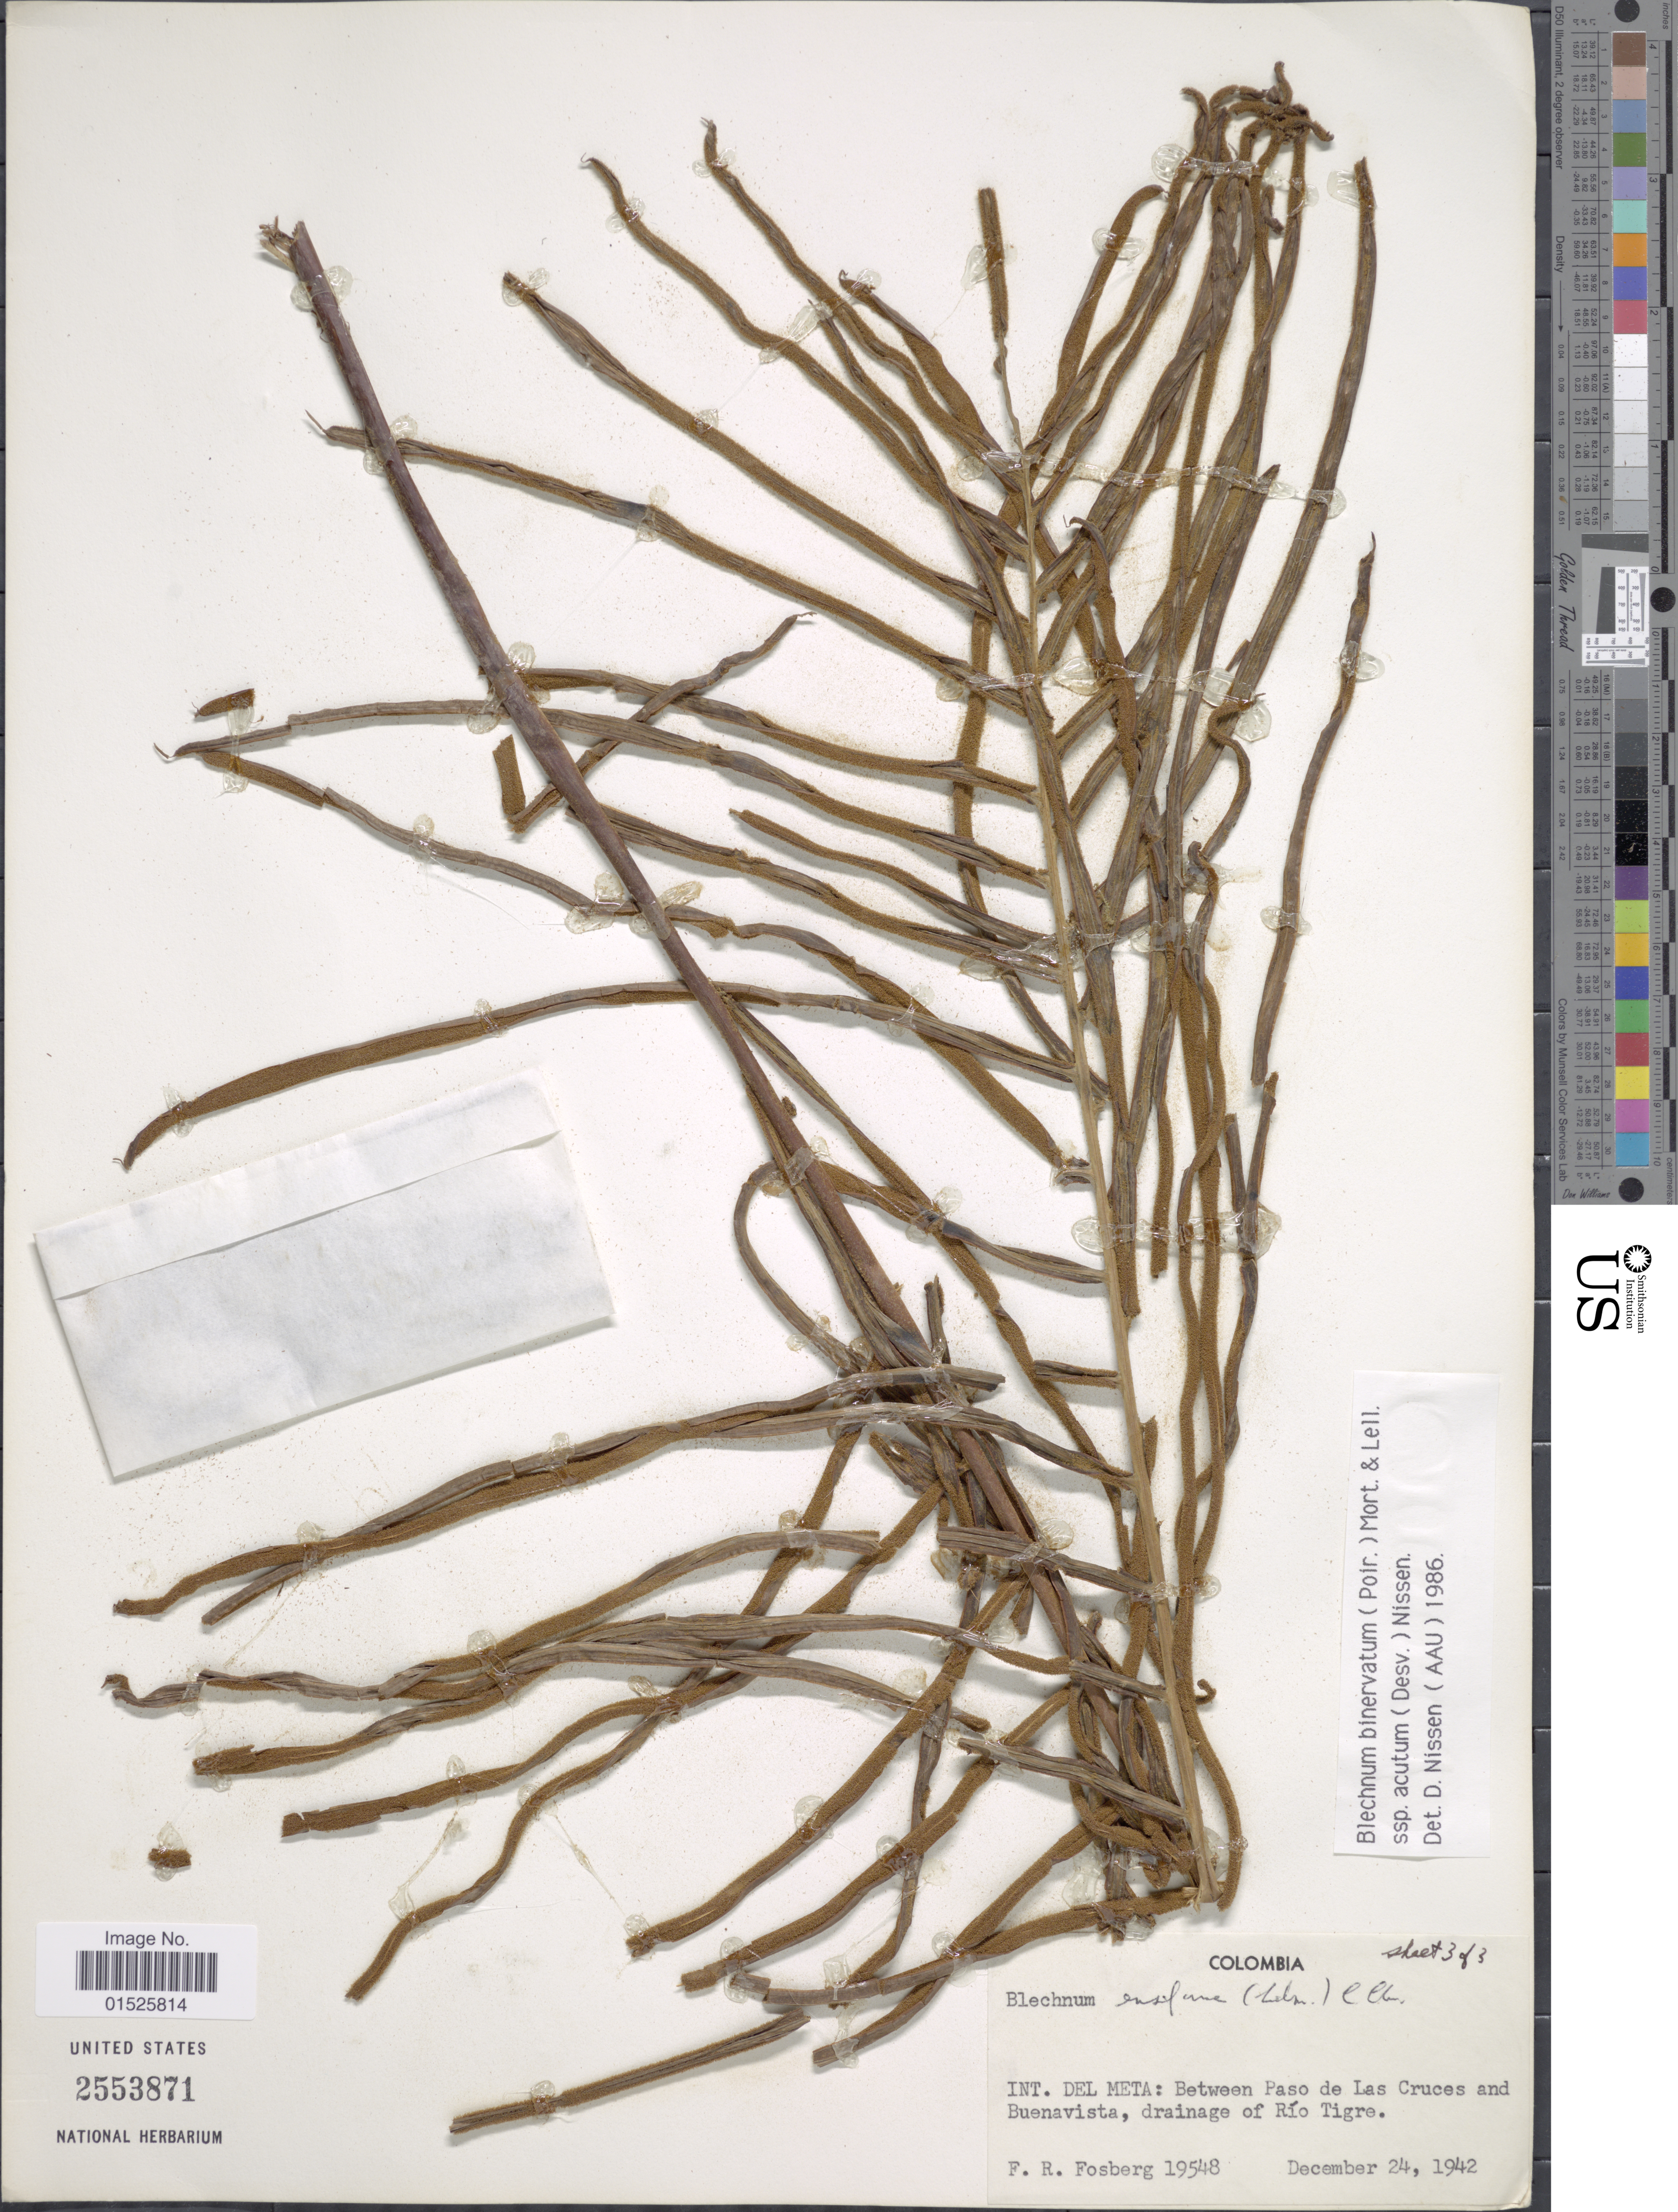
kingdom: Plantae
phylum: Tracheophyta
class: Polypodiopsida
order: Polypodiales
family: Blechnaceae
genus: Blechnum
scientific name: Blechnum ensiforme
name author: (Liebm.) C. Chr.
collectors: F. R. Fosberg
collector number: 19548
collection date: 1942-12-24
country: Colombia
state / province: Meta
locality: Between Paso de Las Cruces and Buenavista, drainage of Río Tigre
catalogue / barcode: US 2553871